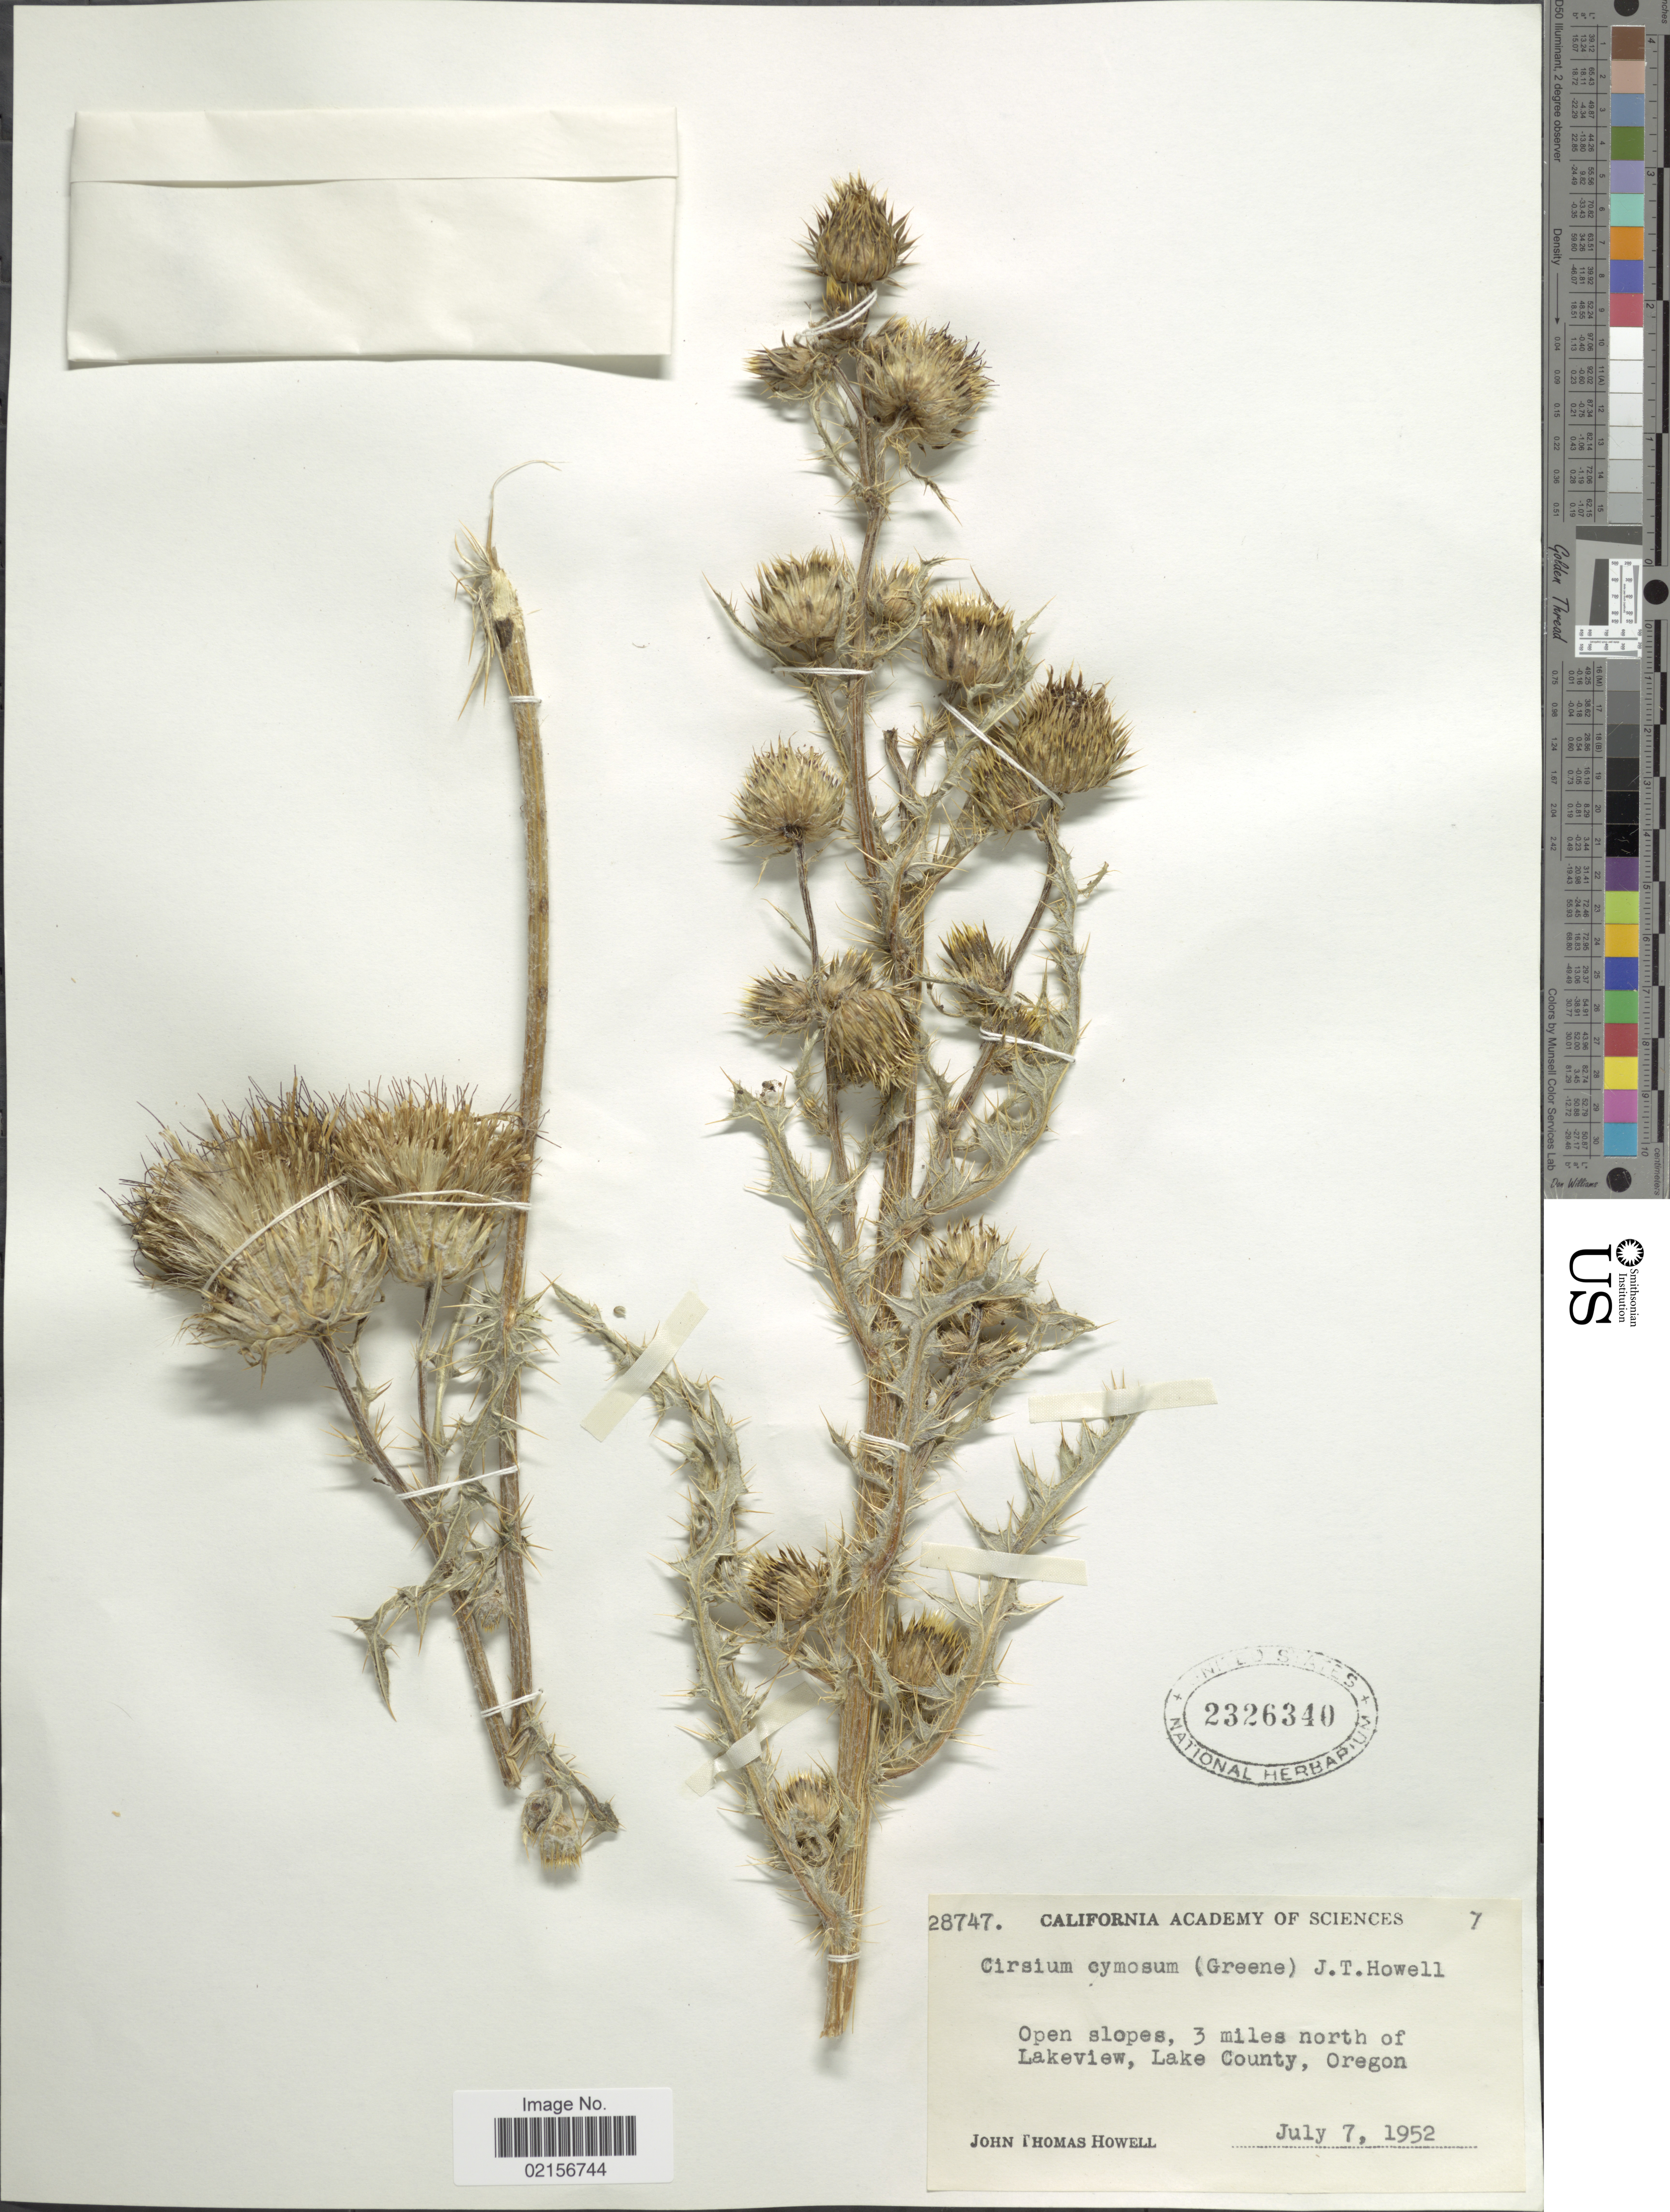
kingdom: Plantae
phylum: Tracheophyta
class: Magnoliopsida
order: Asterales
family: Asteraceae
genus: Cirsium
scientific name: Cirsium cymosum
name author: (Greene) J.T. Howell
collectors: J. T. Howell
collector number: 28747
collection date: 1952-07-07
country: United States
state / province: Oregon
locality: Open slopes, 3 miles north of Lakeview, Lake County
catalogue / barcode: US 2326340